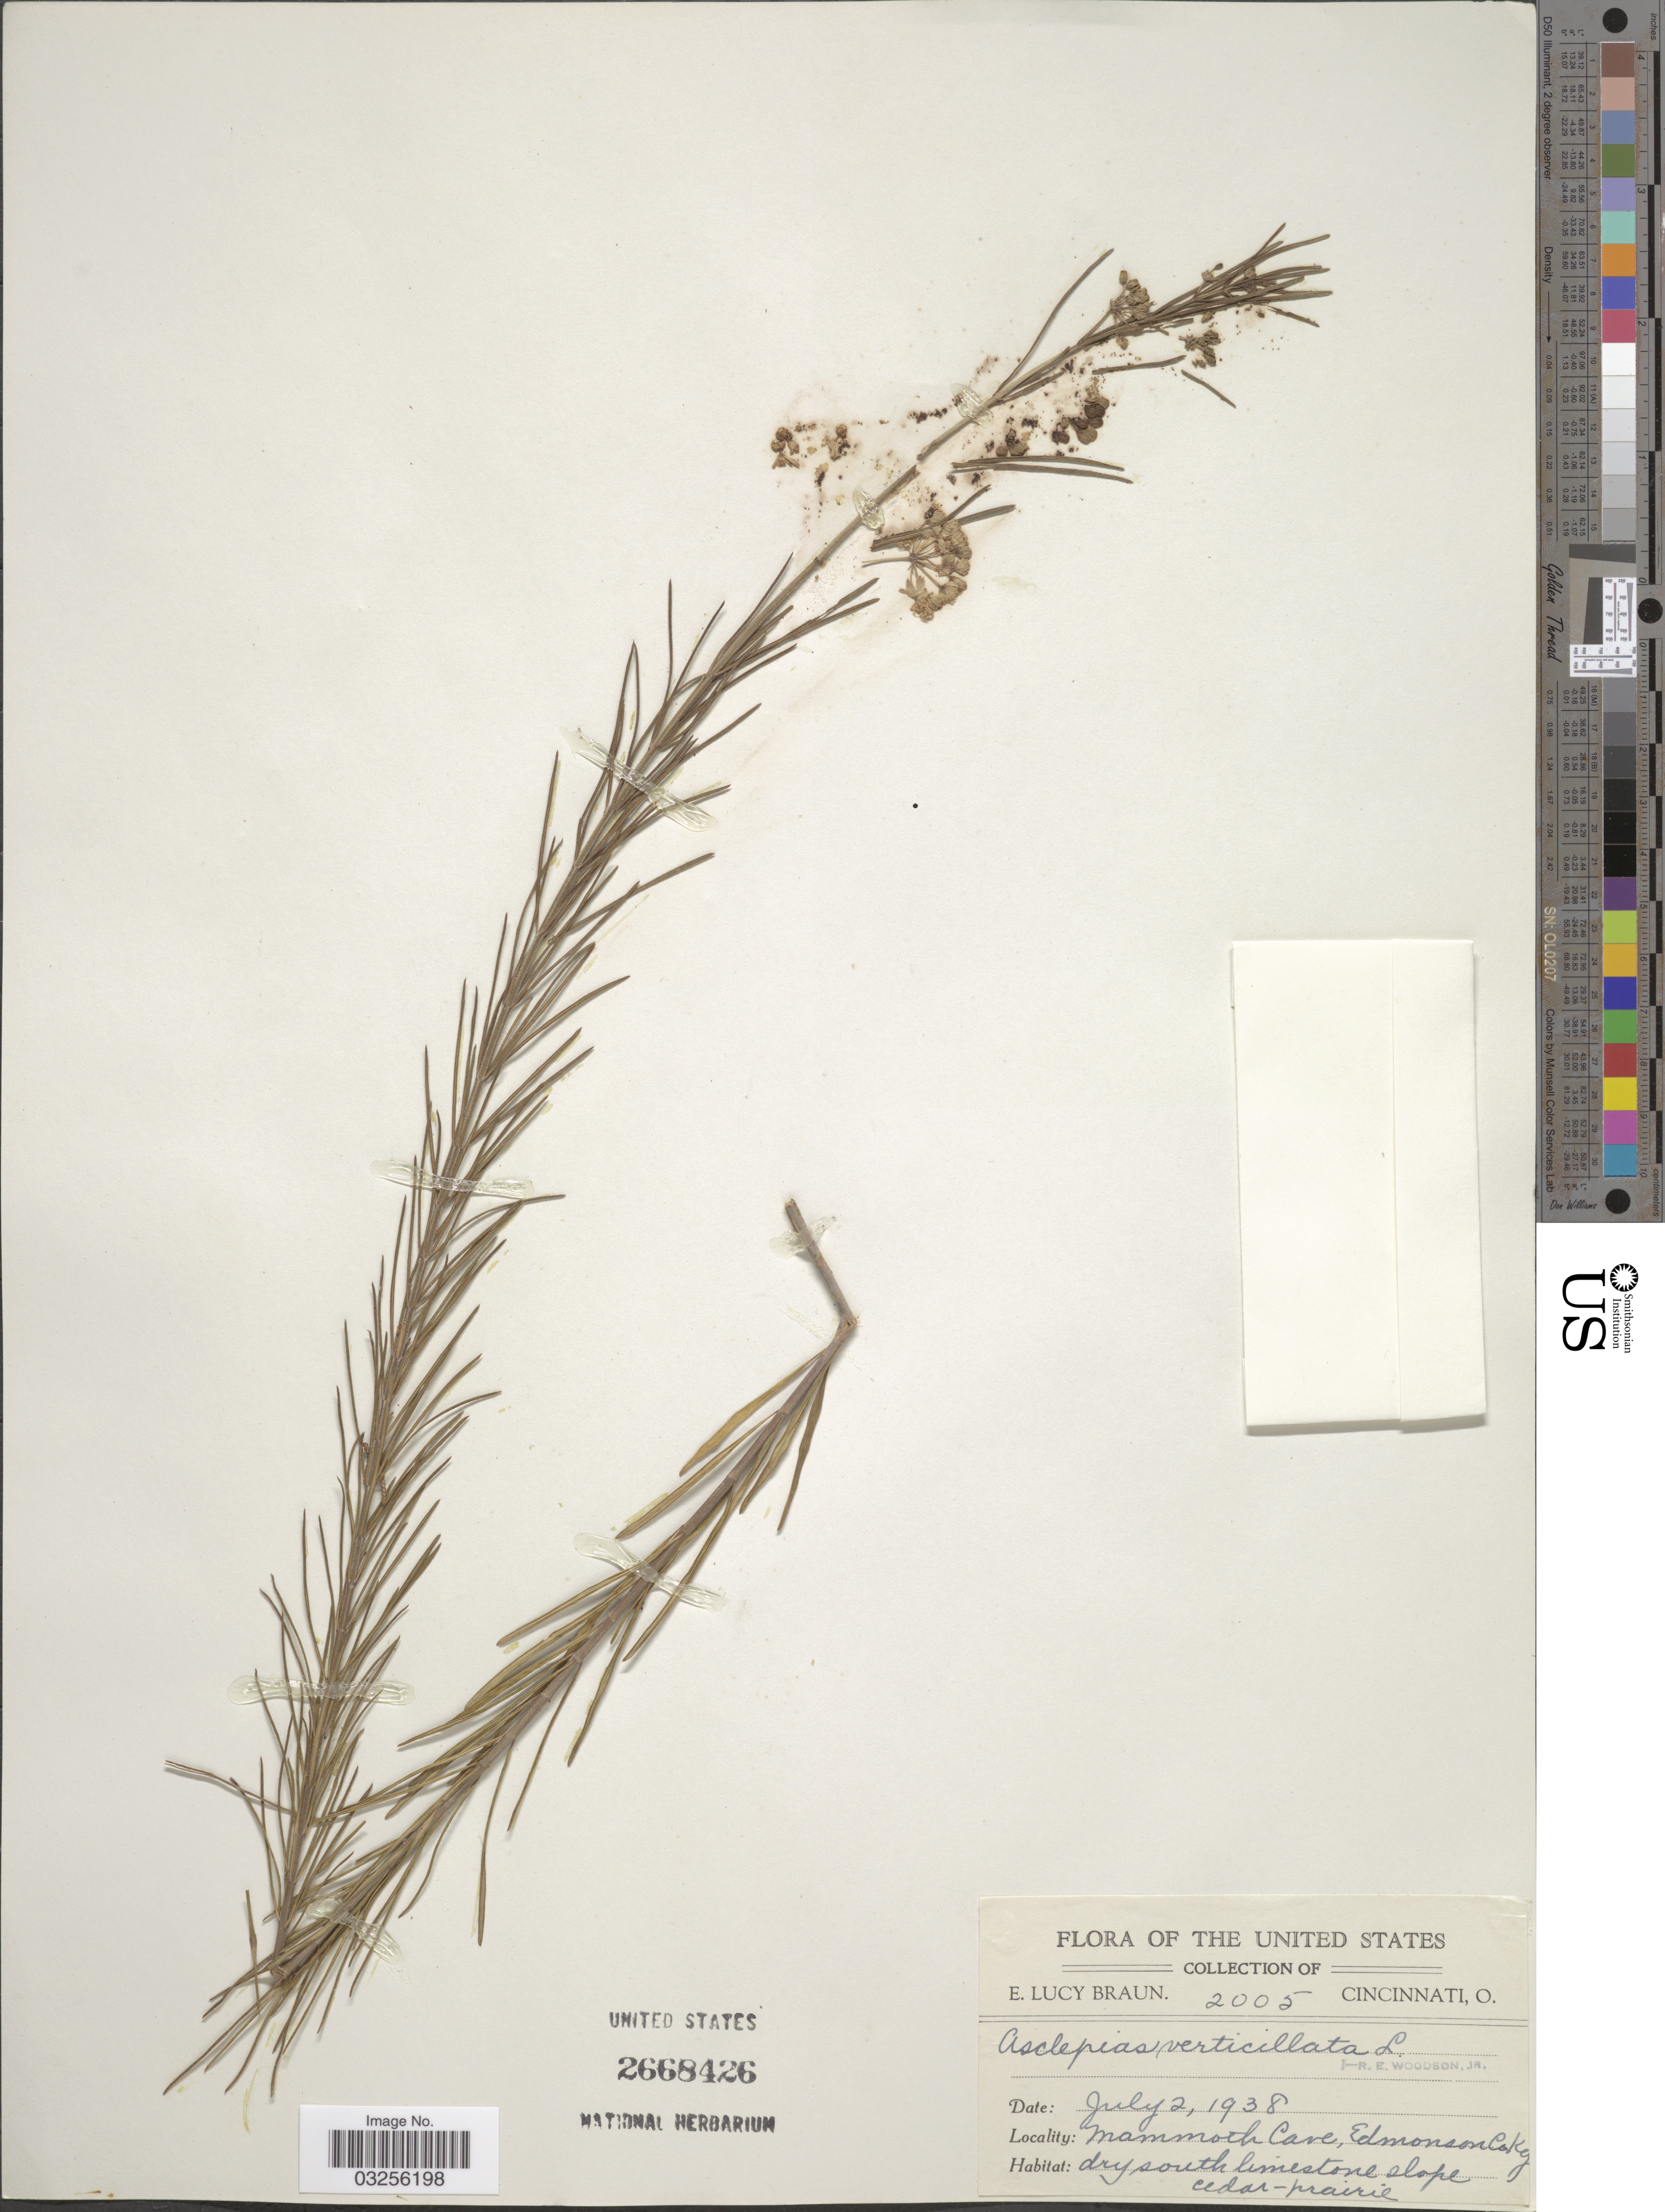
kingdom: Plantae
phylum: Tracheophyta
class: Magnoliopsida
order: Gentianales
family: Apocynaceae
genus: Asclepias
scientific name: Asclepias verticillata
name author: L.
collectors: E. Braun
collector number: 2005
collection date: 1938-07-02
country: United States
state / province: Kentucky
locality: Mammoth Cave, Edmonson Co.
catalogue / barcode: US 2668426